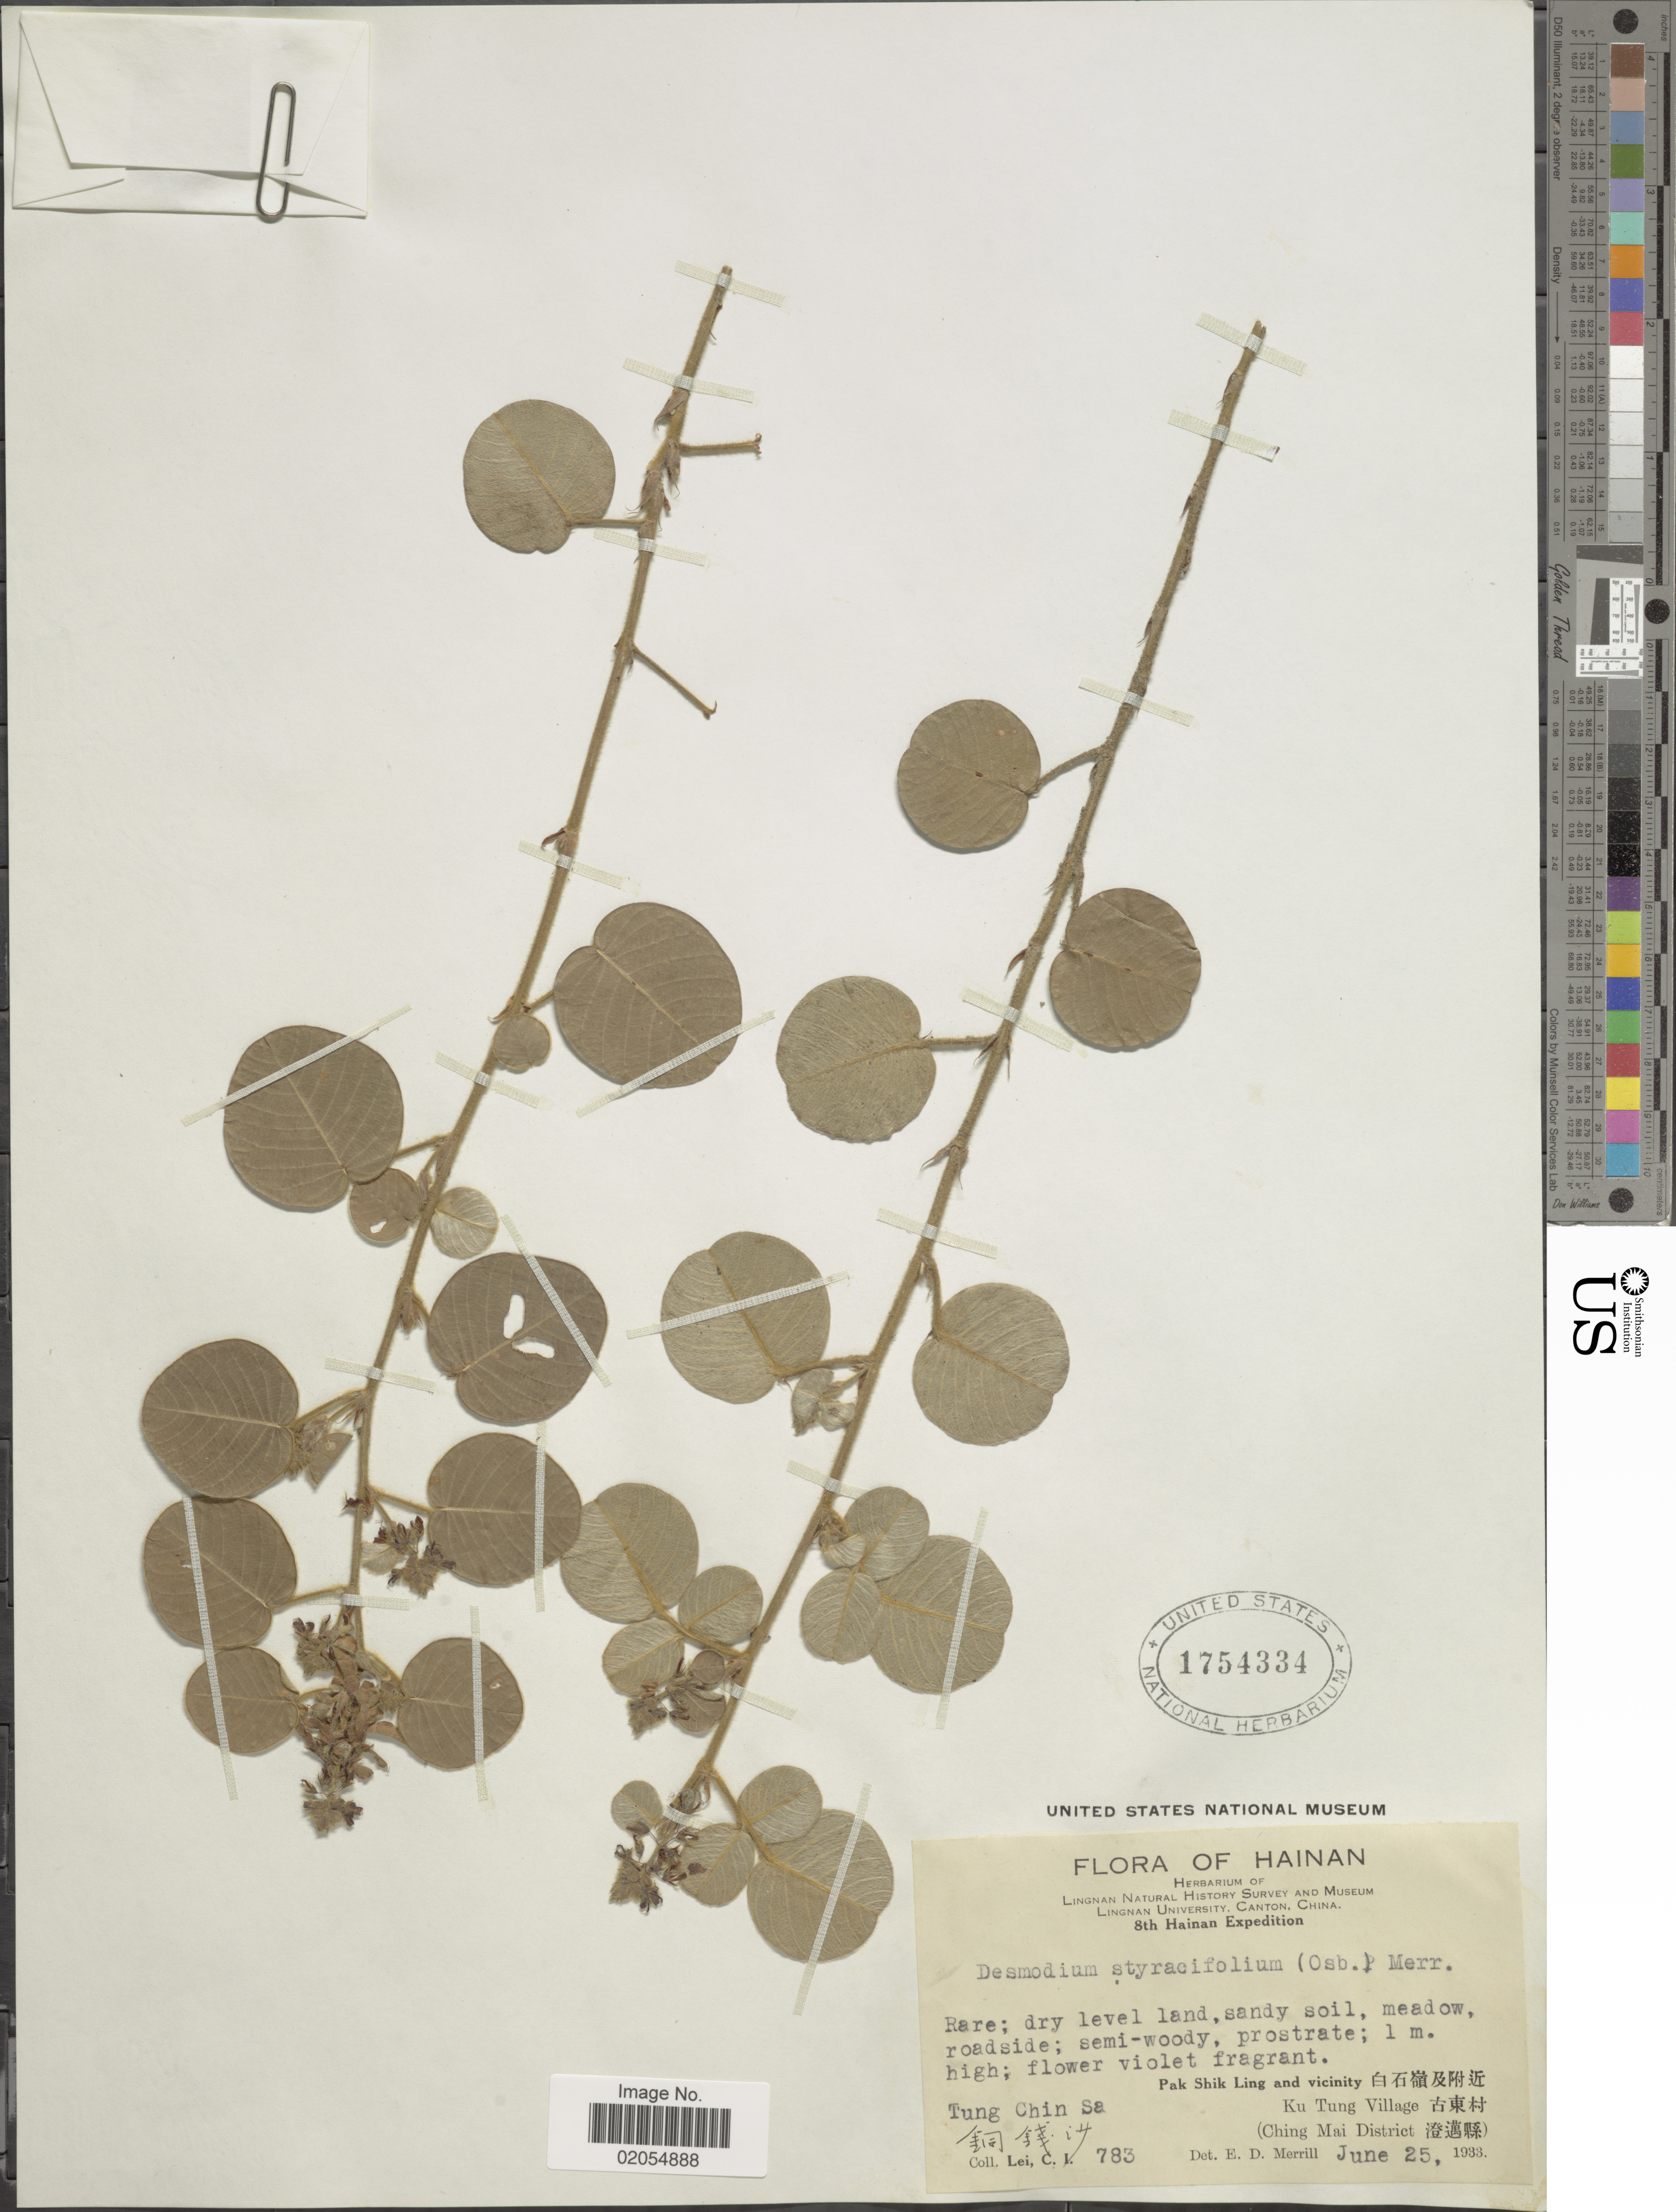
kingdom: Plantae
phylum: Tracheophyta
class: Magnoliopsida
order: Fabales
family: Fabaceae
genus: Grona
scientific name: Grona styracifolia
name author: (Osbeck) H. Ohashi & K. Ohashi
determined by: Strong, Mark T., (BOT), Smithsonian Institution - National Museum of Natural History (UNITED STATES)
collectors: C. I. Lei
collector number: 783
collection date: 1933-06-25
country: China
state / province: Hainan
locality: Tung Chin Sa, Pak Shik Ling and vicinity, Ku Tung Village, (Ching Mai District)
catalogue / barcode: US 1754334